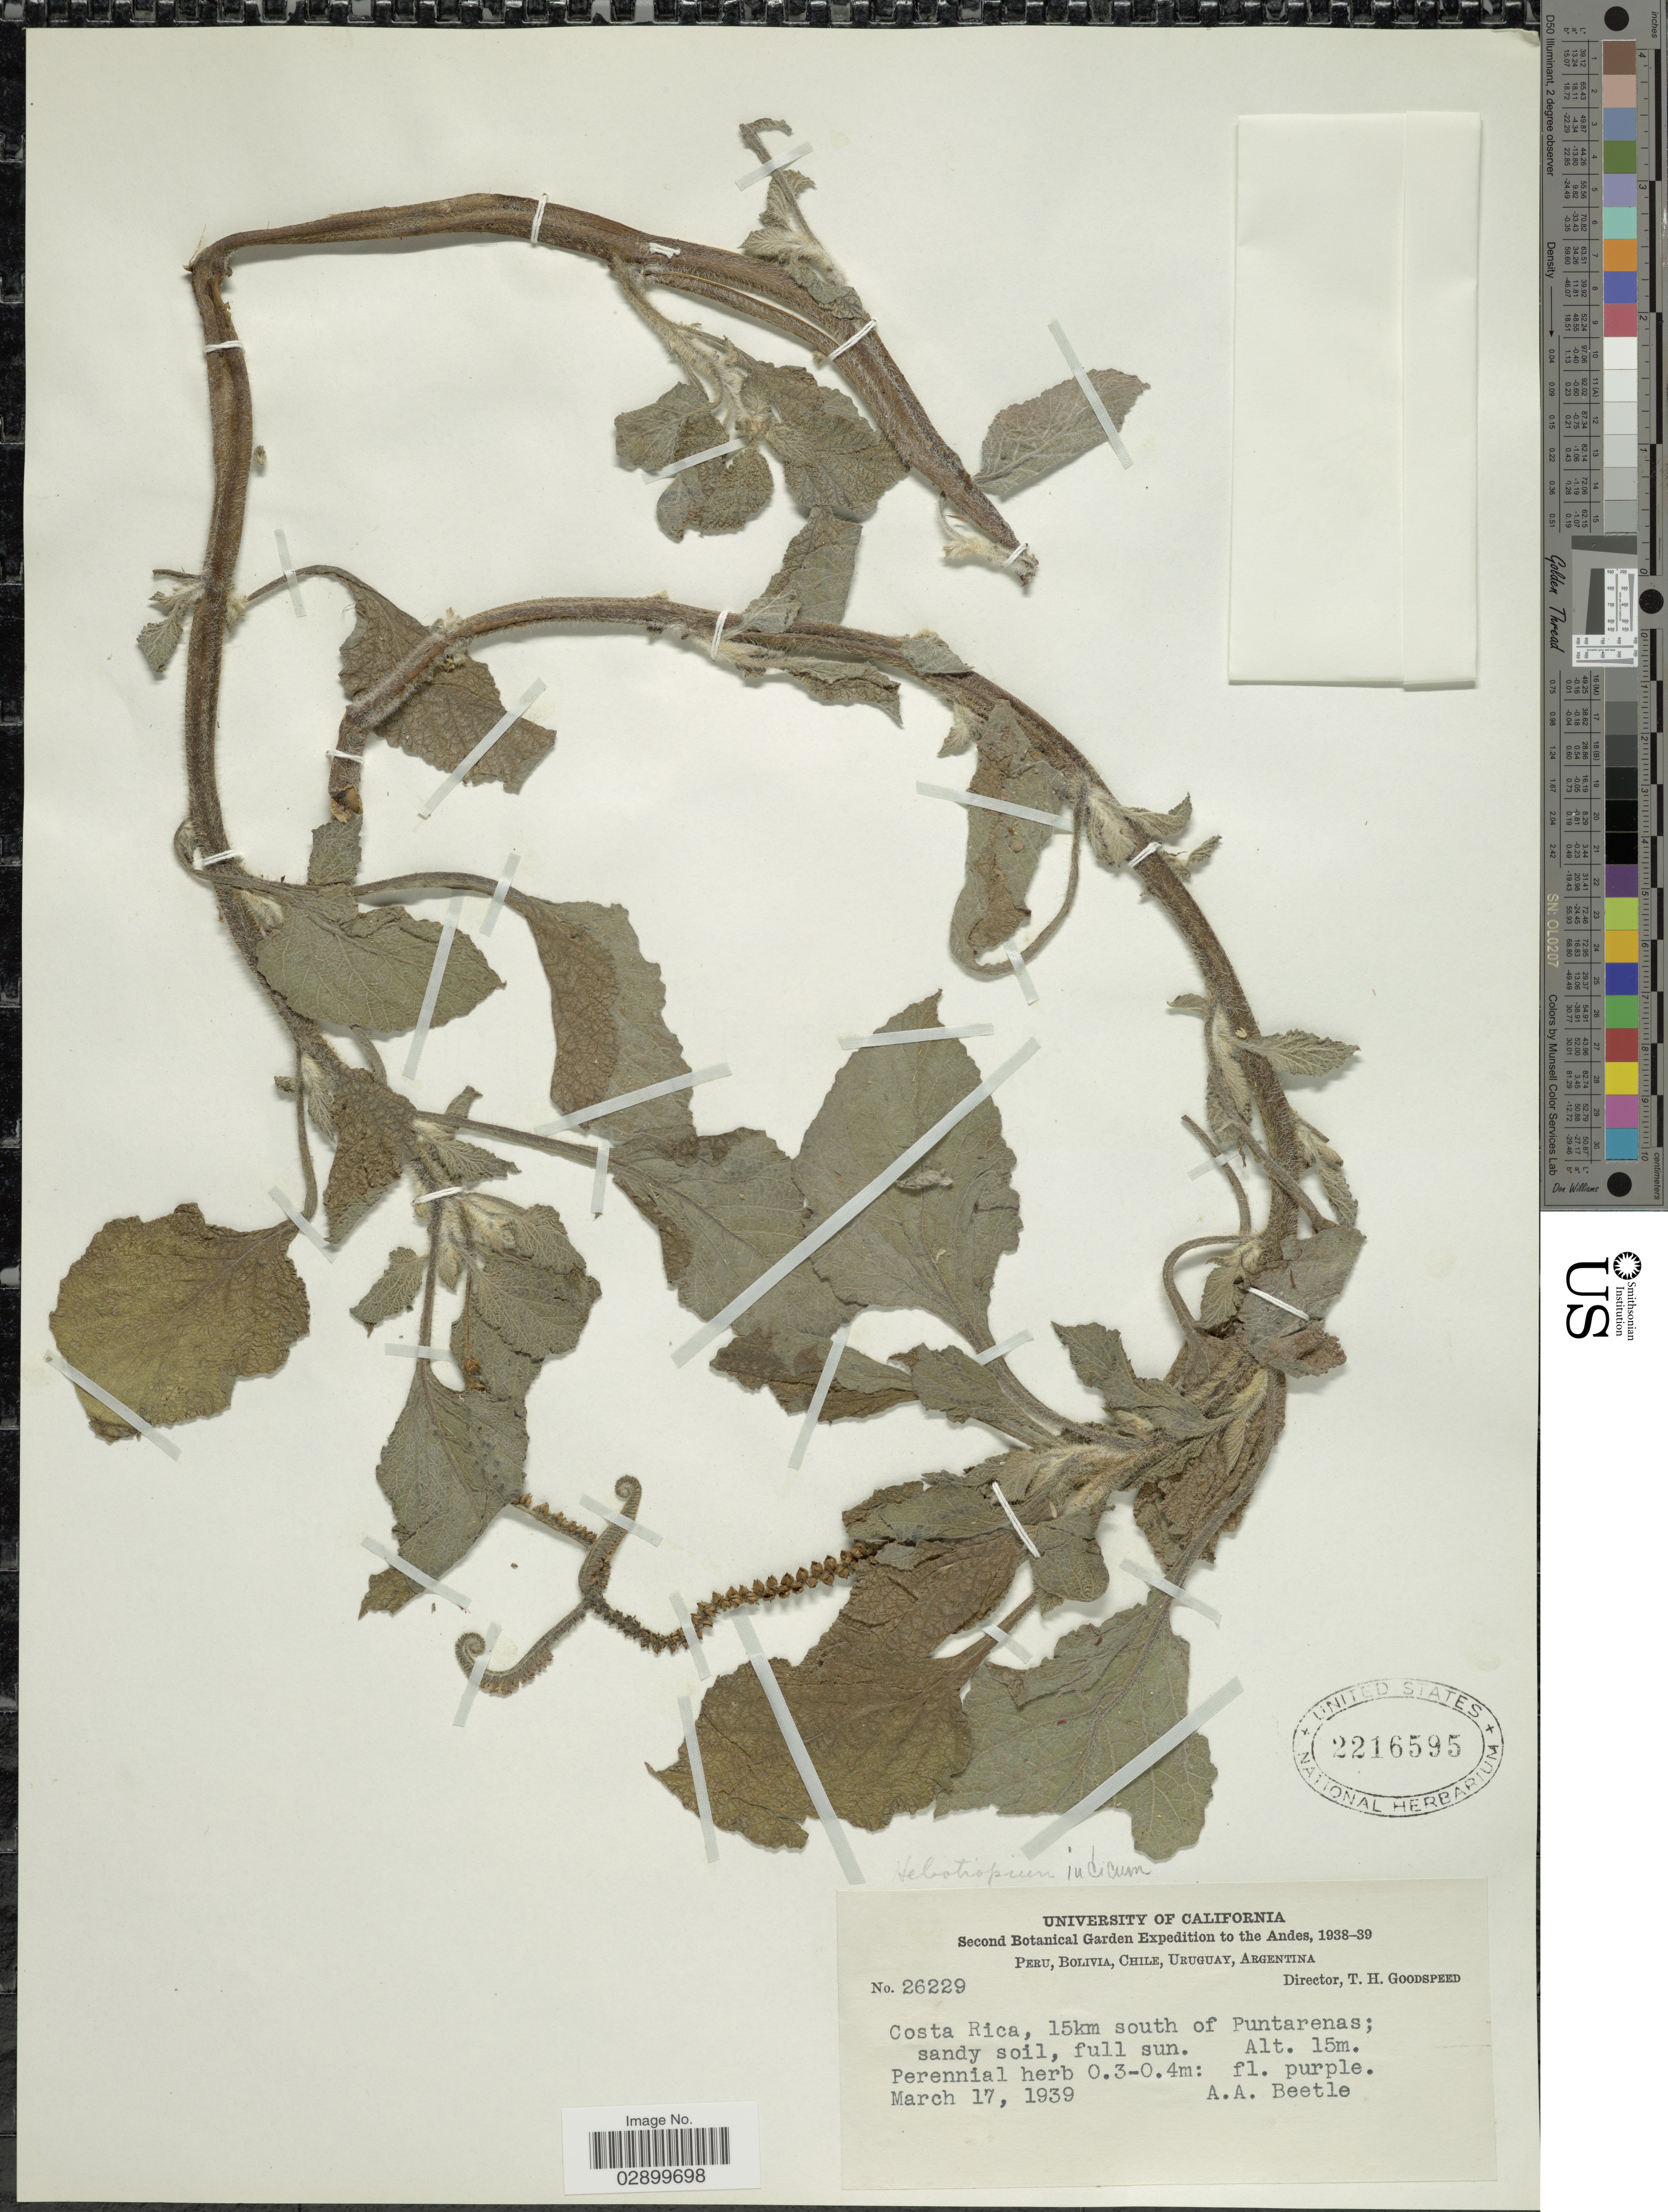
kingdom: Plantae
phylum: Tracheophyta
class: Magnoliopsida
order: Boraginales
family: Heliotropiaceae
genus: Heliotropium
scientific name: Heliotropium indicum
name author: L.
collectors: A. A. Beetle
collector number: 26229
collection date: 1939-03-17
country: Costa Rica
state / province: Puntarenas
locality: The Andes, 15km south of Puntarenas.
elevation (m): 15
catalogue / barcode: US 2216595